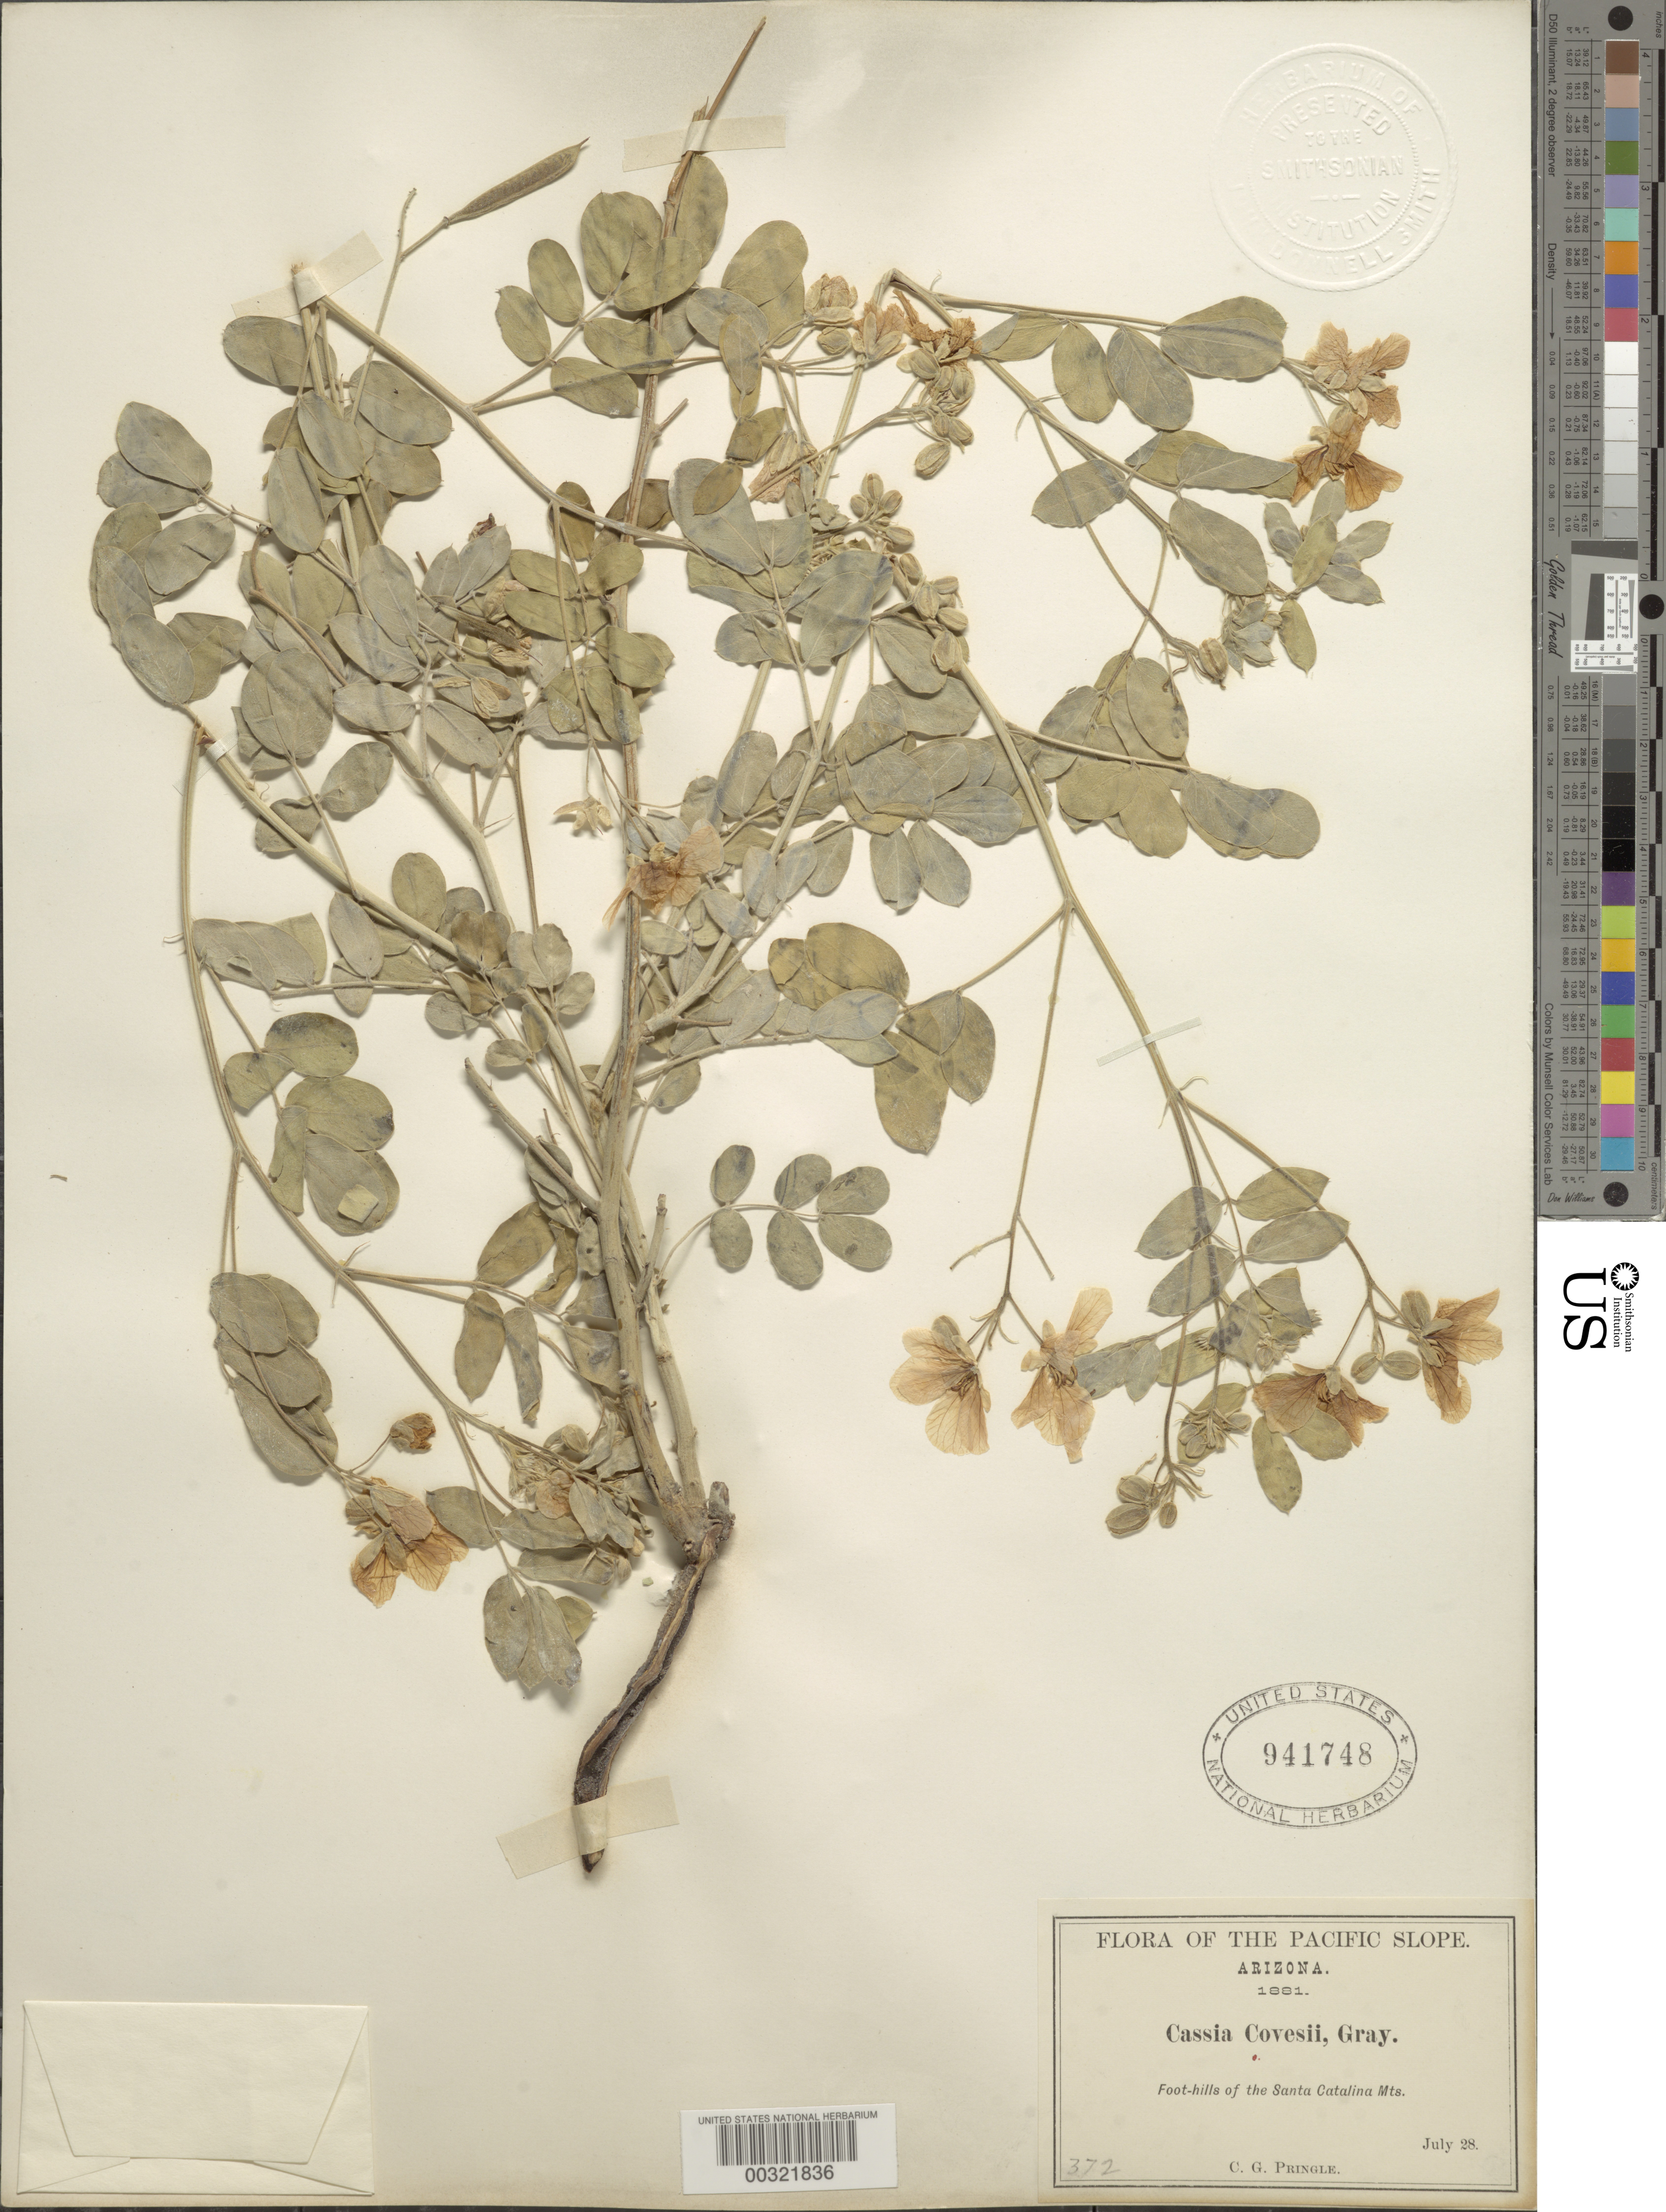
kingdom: Plantae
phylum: Tracheophyta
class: Magnoliopsida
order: Fabales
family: Fabaceae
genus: Senna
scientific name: Senna covesii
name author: (A. Gray) H.S. Irwin & Barneby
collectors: C. G. Pringle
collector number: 372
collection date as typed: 28 Jul 1881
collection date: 1881-07-28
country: United States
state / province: Arizona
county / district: Pima / Pinal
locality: Santa catalina mts.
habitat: Foot hills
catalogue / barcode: US 941748